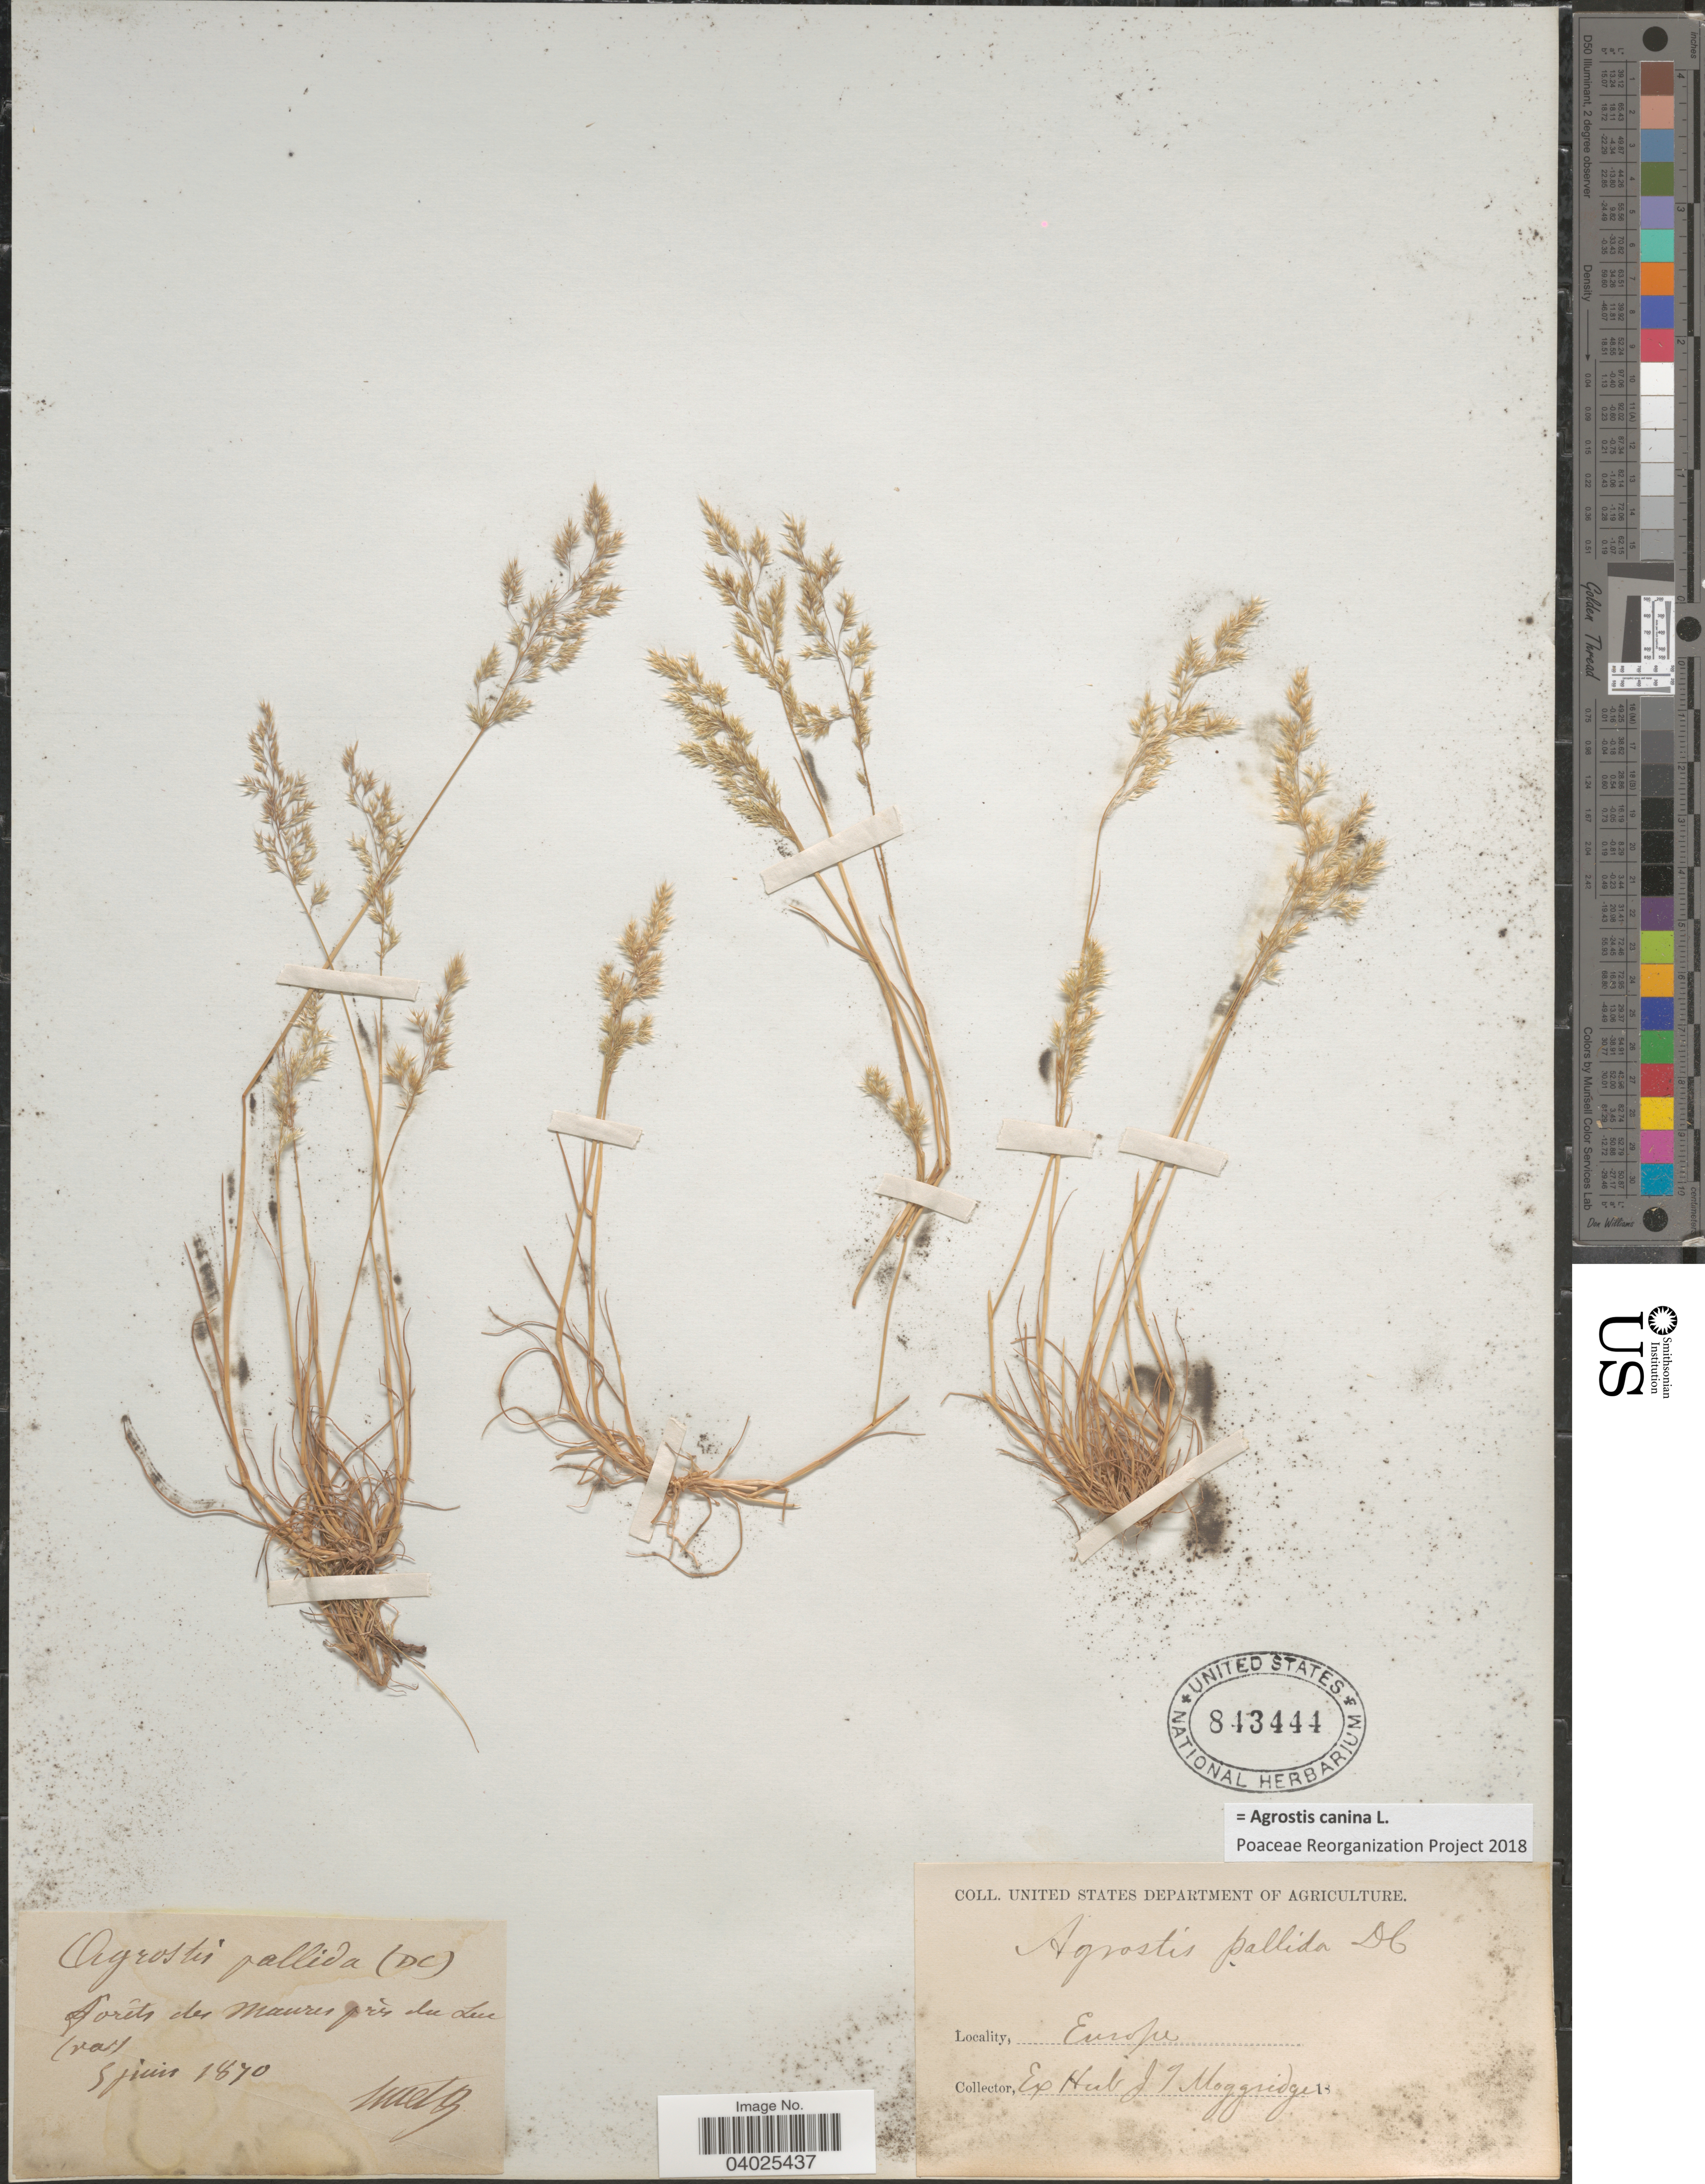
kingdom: Plantae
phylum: Tracheophyta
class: Liliopsida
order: Poales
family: Poaceae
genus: Agrostis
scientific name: Agrostis canina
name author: L.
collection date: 1870-06-05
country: France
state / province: Provence-Alpes-Côte d'Azur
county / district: Var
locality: Forêts des Maures prés de Luc (var). Europe.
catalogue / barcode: US 843444